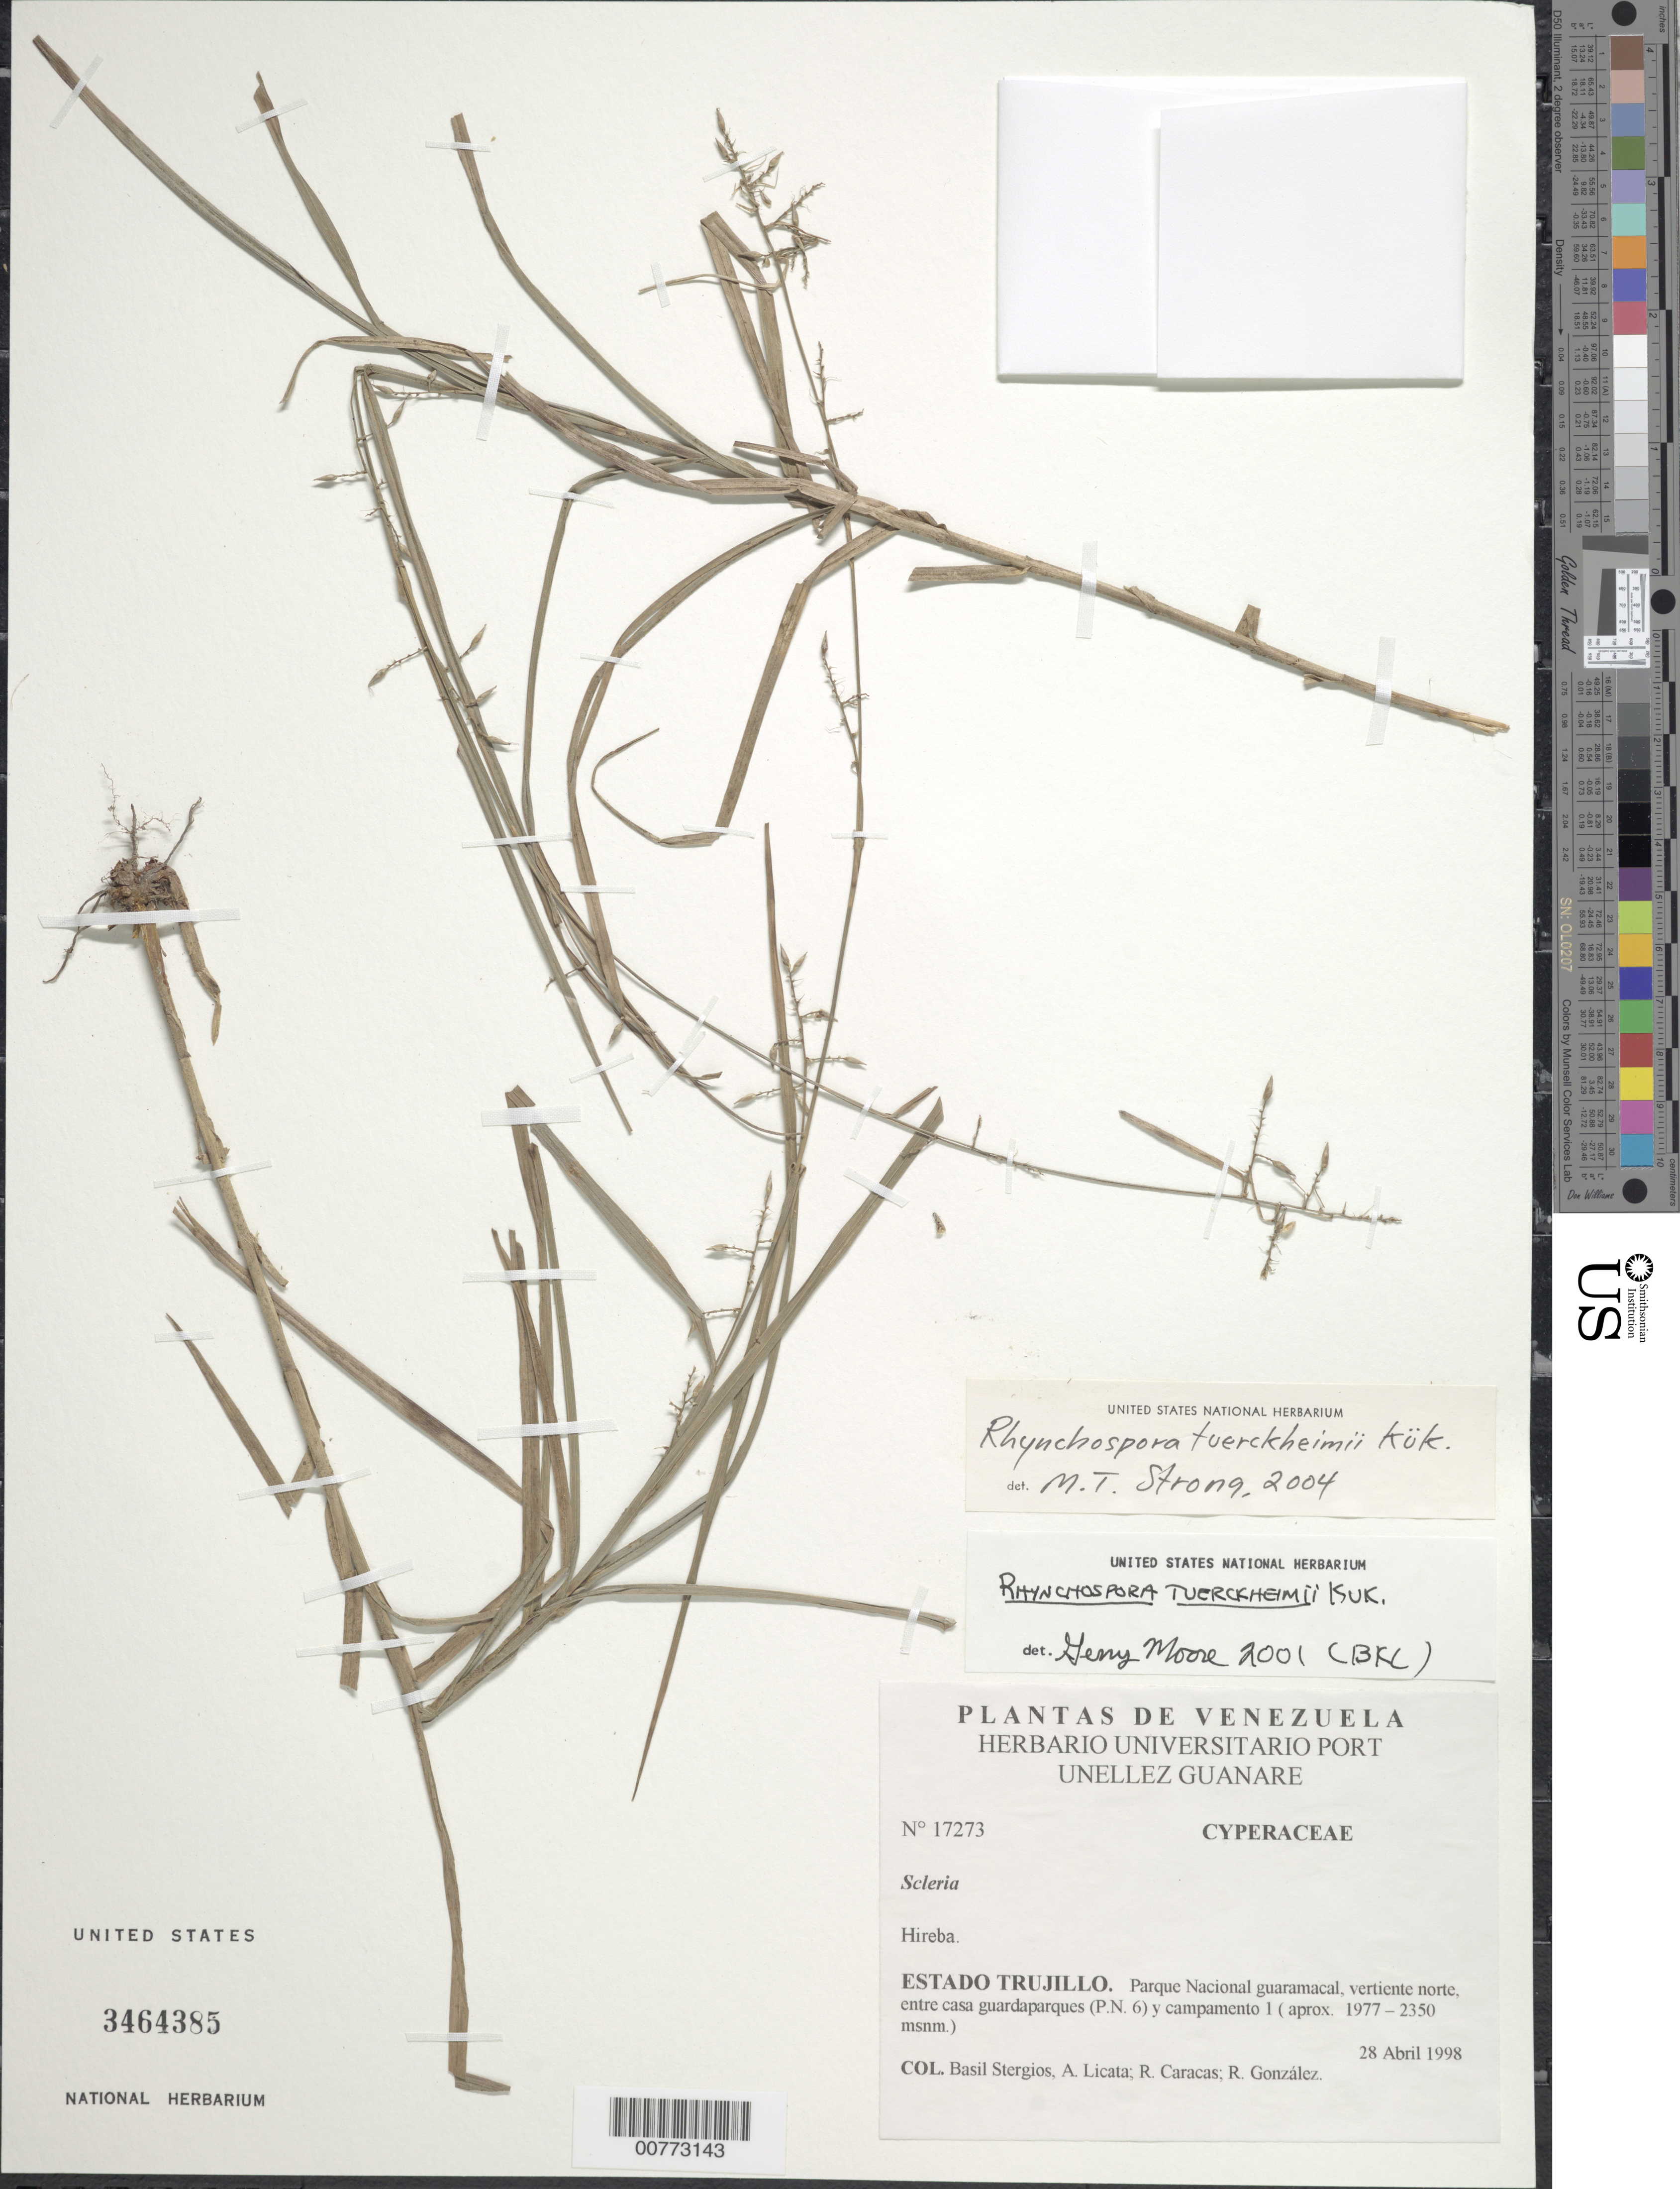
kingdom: Plantae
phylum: Tracheophyta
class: Liliopsida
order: Poales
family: Cyperaceae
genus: Rhynchospora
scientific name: Rhynchospora tuerckheimii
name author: C.B. Clarke ex Kük.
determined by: Strong, M. T., (US), Smithsonian Institution - National Museum of Natural History (UNITED STATES)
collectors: B. G. Stergios, A. Licata, R. Caracas & R. González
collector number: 17273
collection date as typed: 28 Apr 1998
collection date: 1998-04-28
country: Venezuela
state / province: Trujillo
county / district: Boconó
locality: Parque Nacional Guaramacal, vertiente N, entre casa guardaparques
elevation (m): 1977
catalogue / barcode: US 3464385